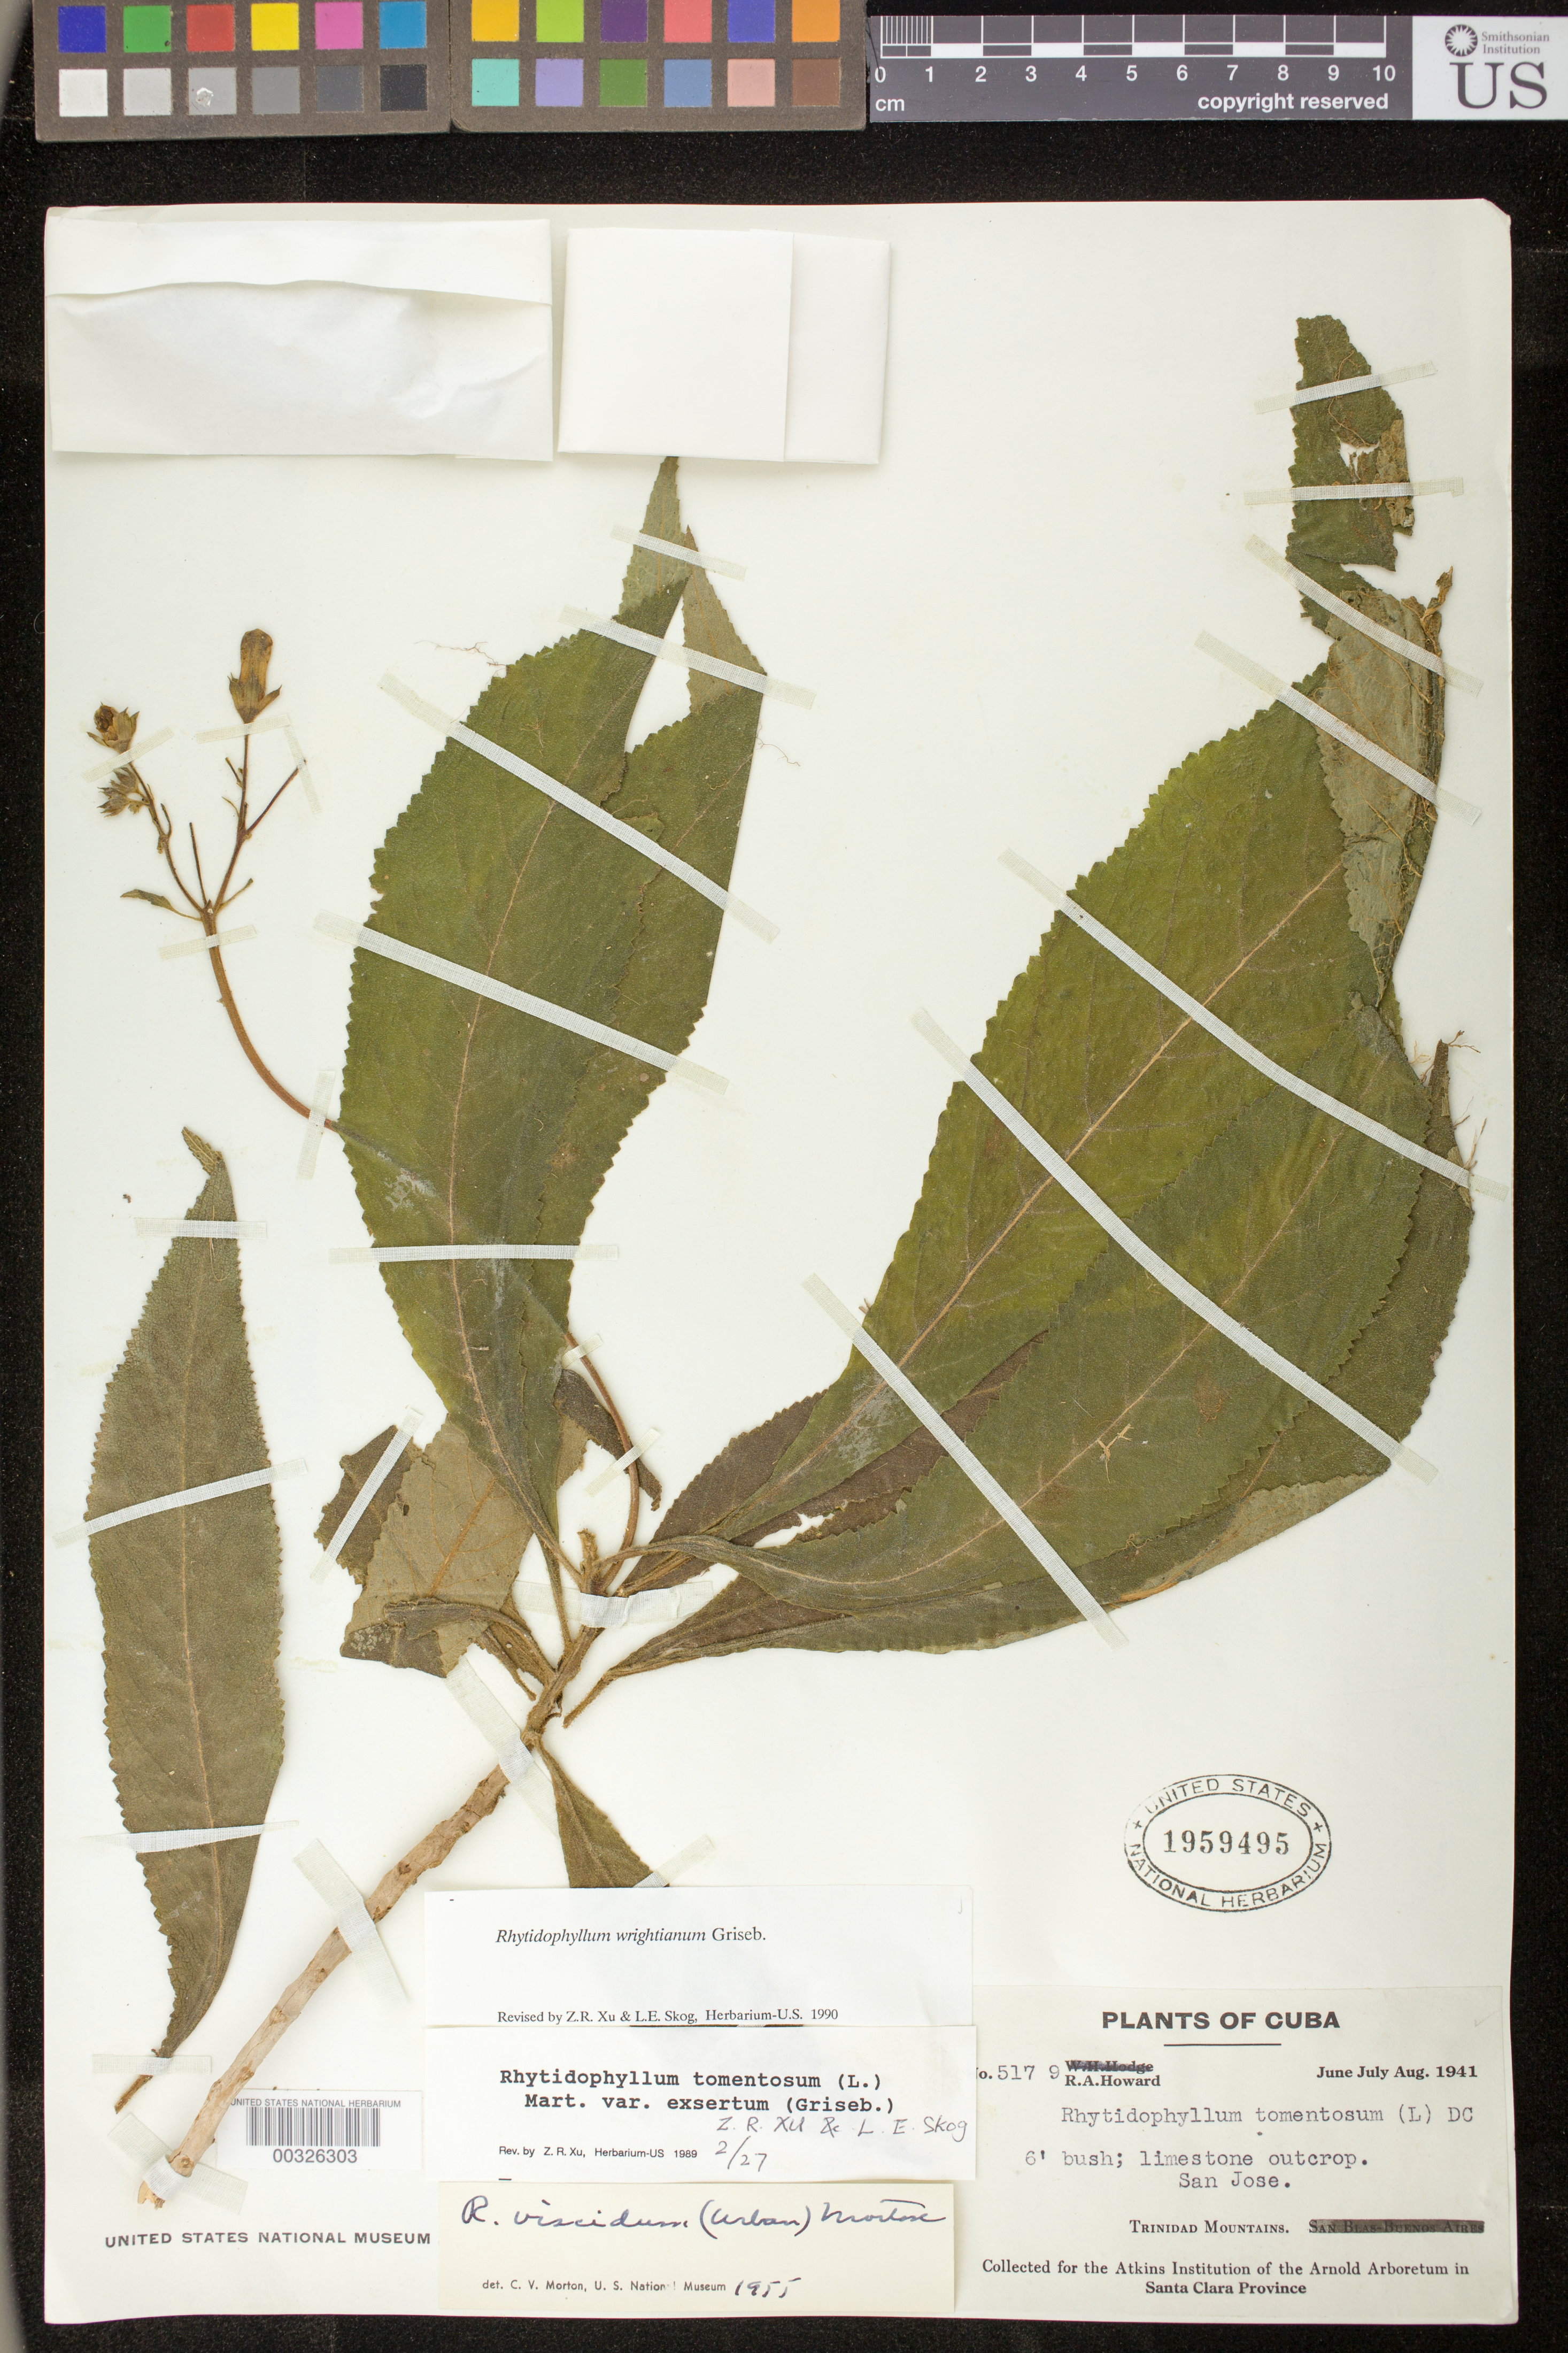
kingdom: Plantae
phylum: Tracheophyta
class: Magnoliopsida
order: Lamiales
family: Gesneriaceae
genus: Rhytidophyllum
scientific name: Rhytidophyllum wrightianum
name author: Griseb.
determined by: Skog, Laurence E.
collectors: R. A. Howard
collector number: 5179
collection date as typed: Jun-Aug 1941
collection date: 1941-06/1941-08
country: Cuba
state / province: Las Villas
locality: Santa Clara Prov., Trinidad Mountains, San Jose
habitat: Limestone outcrop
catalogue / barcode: US 1959495